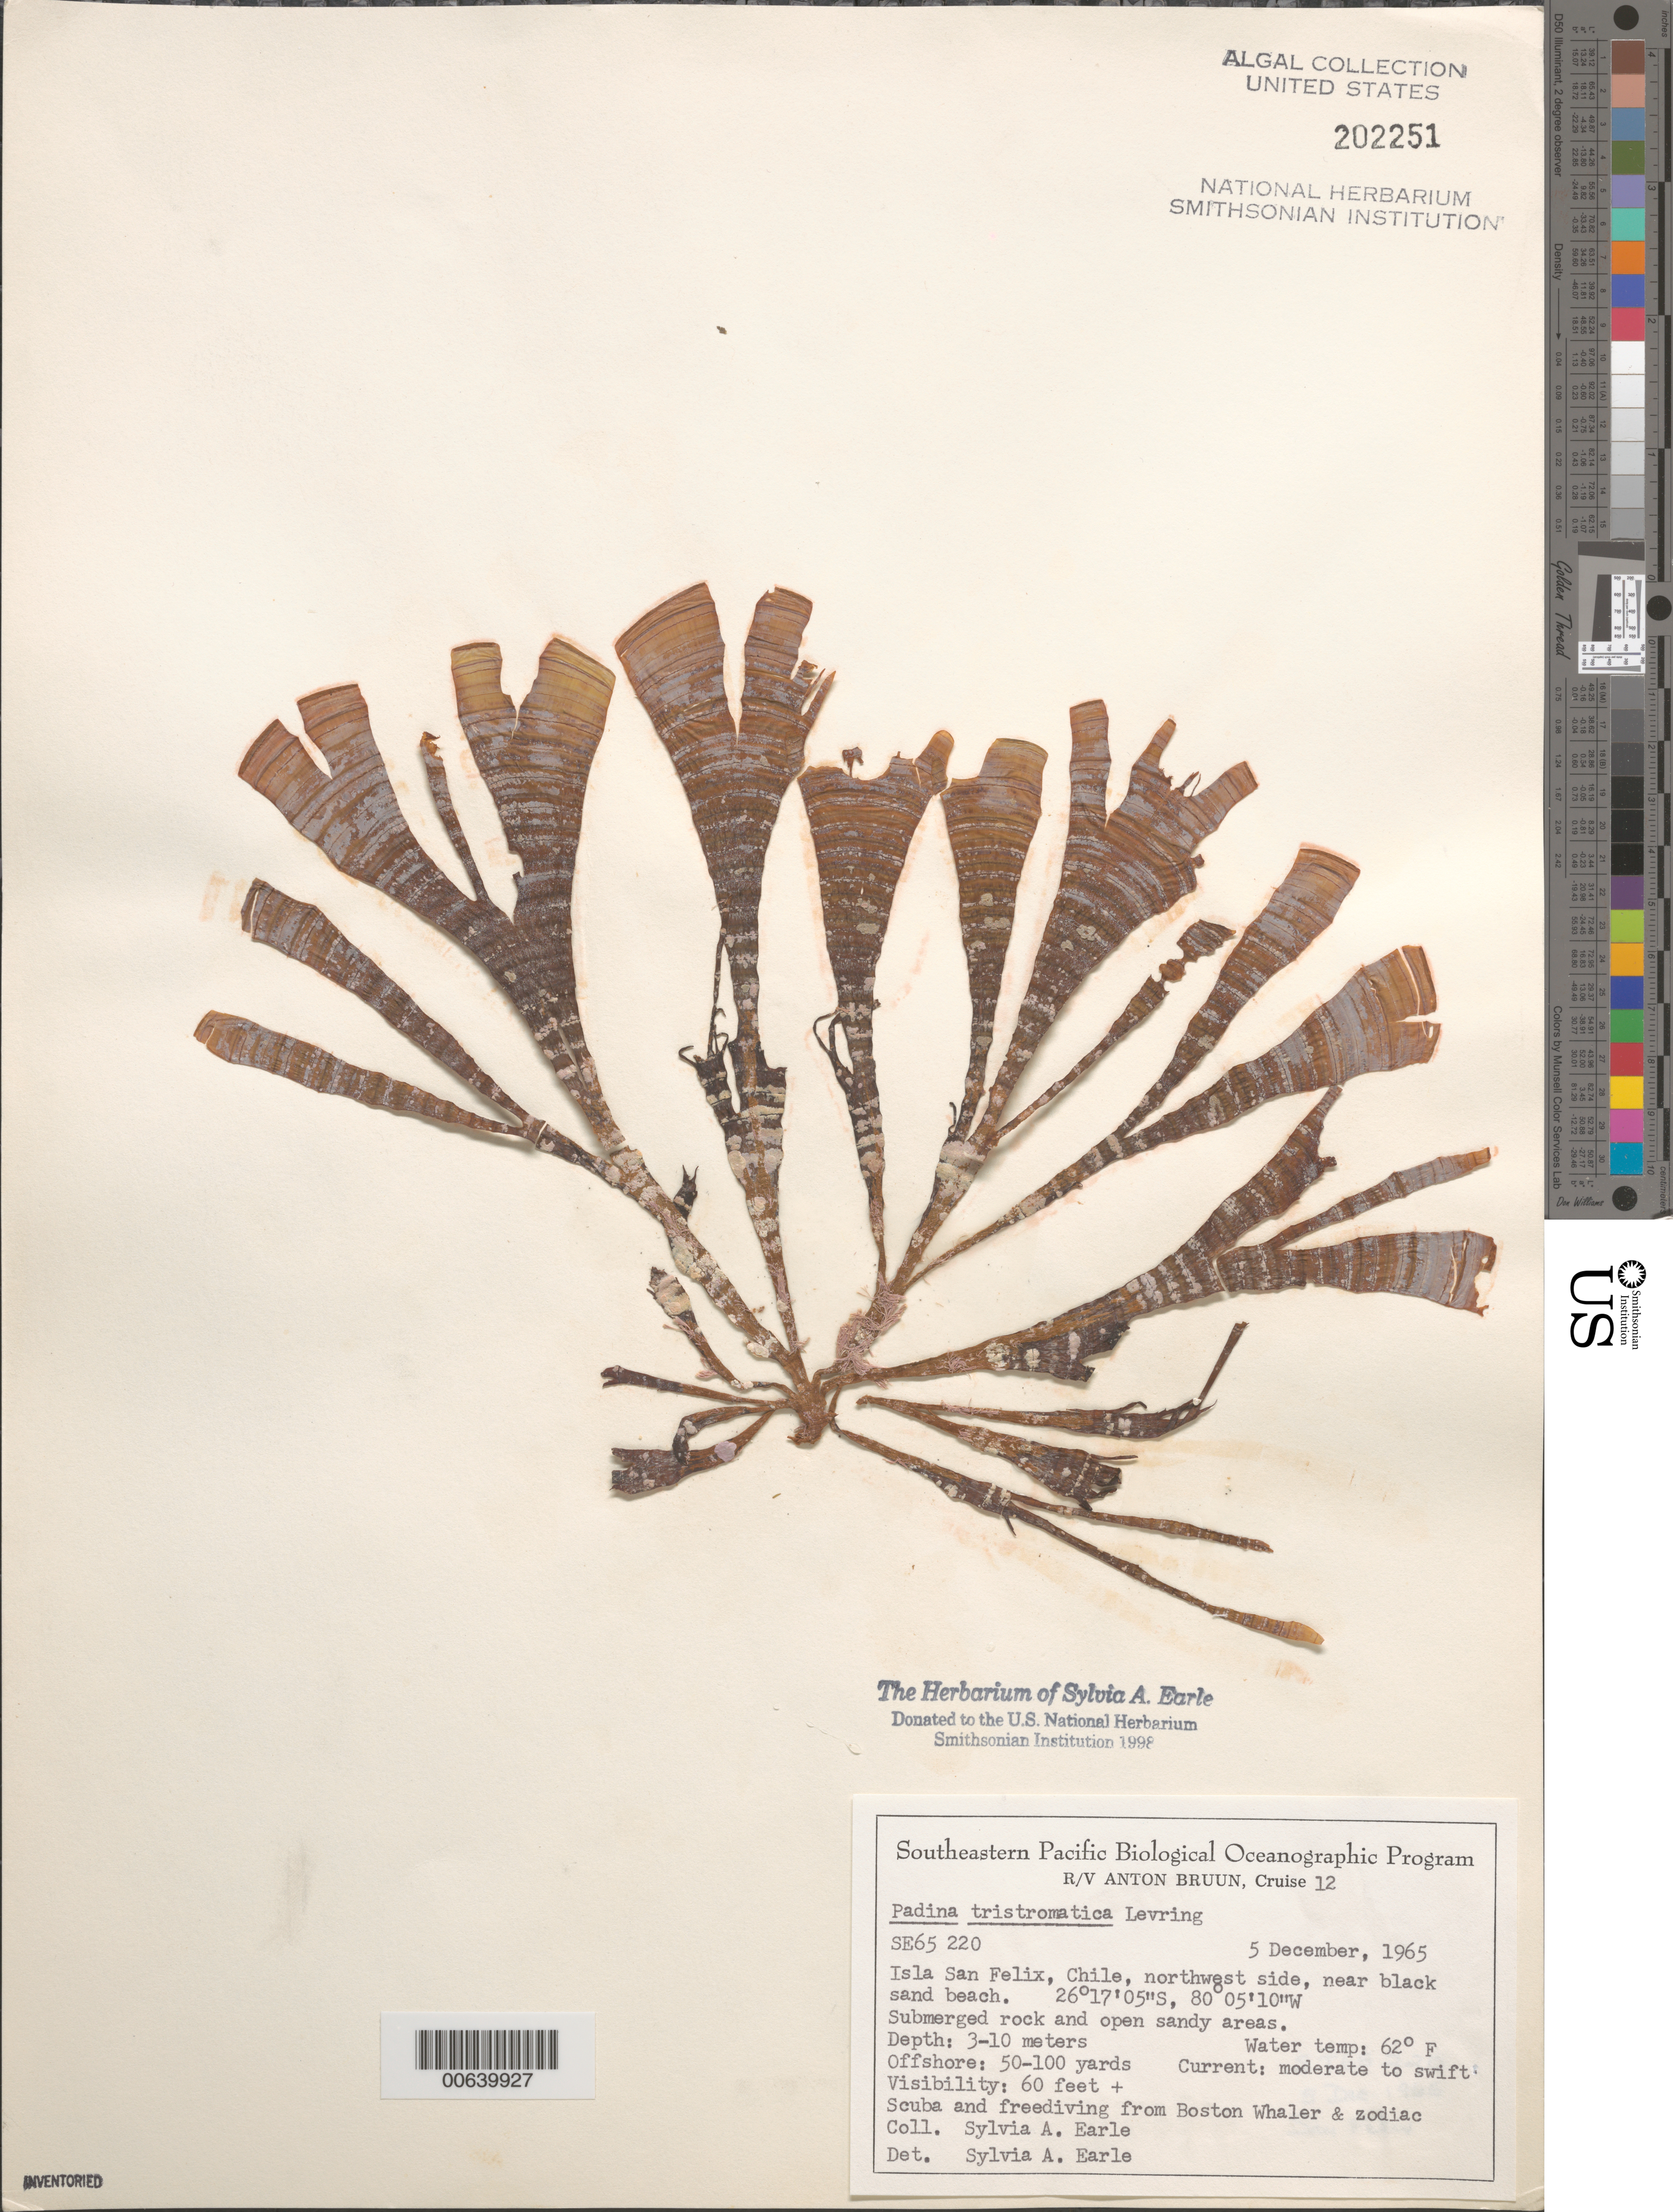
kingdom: Chromista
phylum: Ochrophyta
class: Phaeophyceae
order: Dictyotales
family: Dictyotaceae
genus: Padina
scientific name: Padina tristromatica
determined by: Earle, S. A.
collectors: S. A. Earle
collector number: SE 65220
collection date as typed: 05 Dec 1965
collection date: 1965-12-05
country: Chile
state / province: Atacama (III)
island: Isla San Felix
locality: Near black sand beach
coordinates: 26 17' 05" S, 80 05' 10" W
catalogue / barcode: US 202251